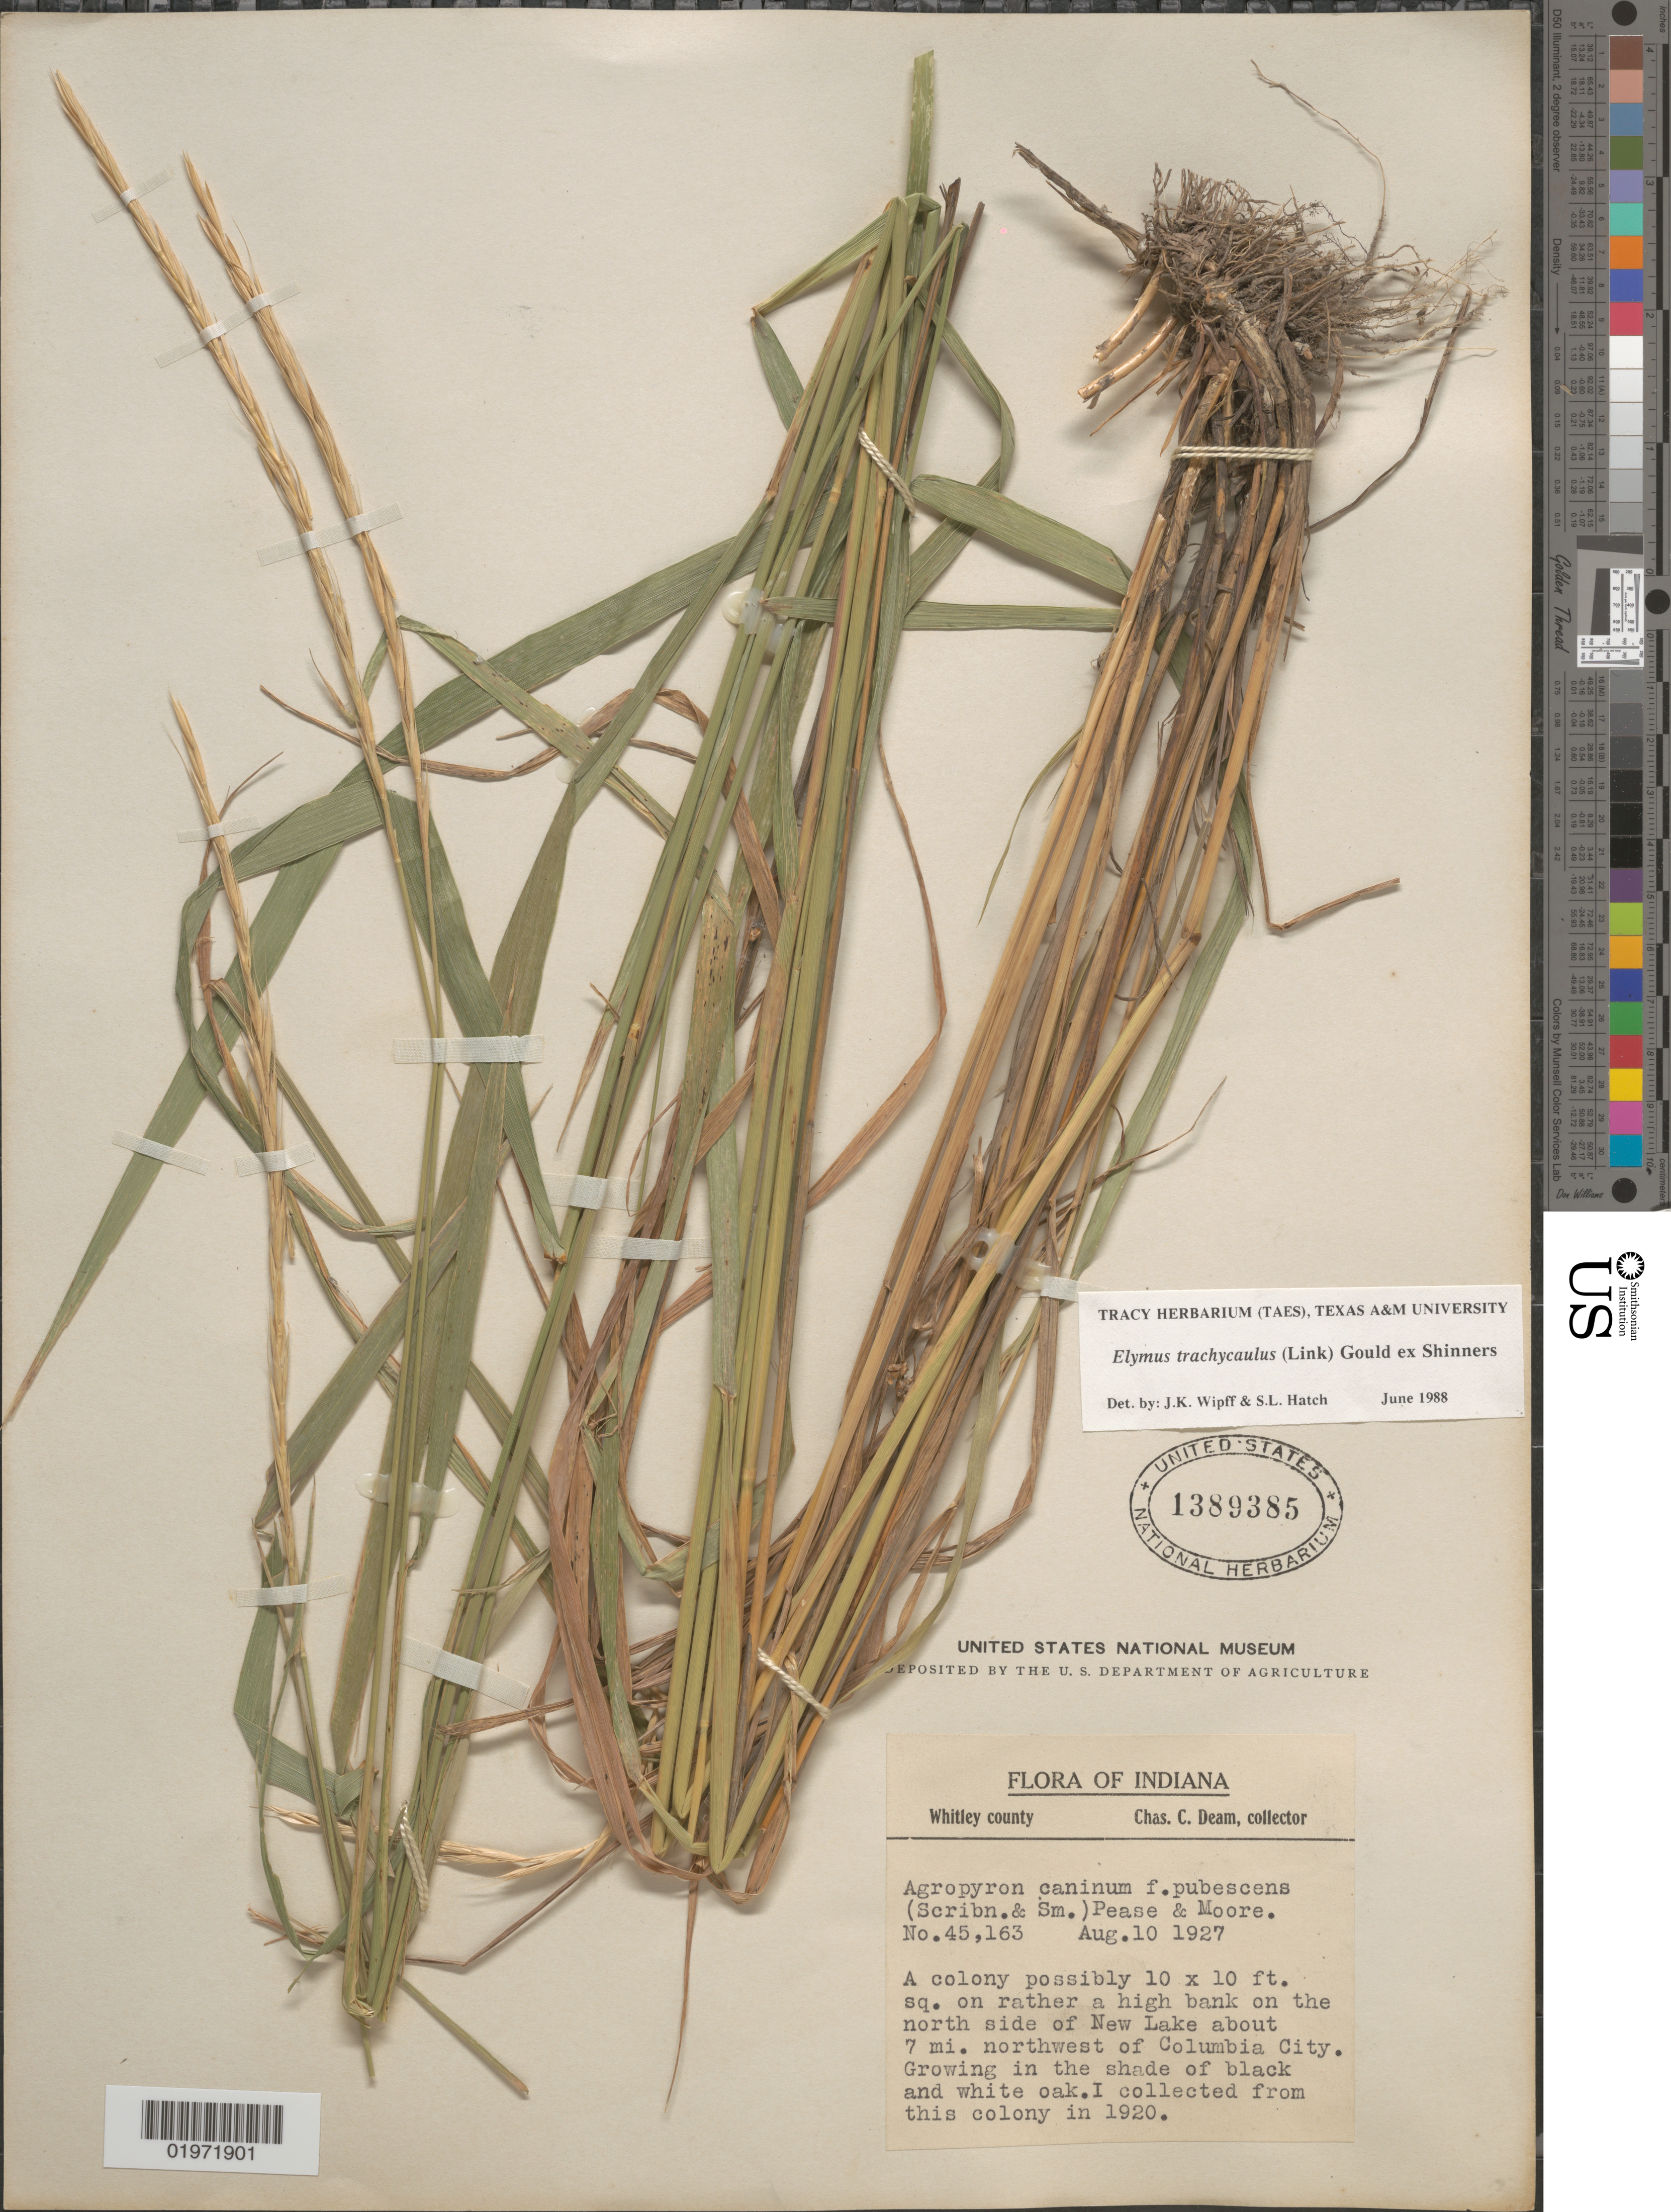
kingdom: Plantae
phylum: Tracheophyta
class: Liliopsida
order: Poales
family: Poaceae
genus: Elymus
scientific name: Elymus trachycaulus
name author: (Link) Gould ex Shinners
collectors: C. C. Deam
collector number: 45163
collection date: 1927-08-10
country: United States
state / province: Indiana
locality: Whitley county. A colony possibly 10 [Foreign script] 10 ft. sq. on rather a high bank on the north side of New Lake about 7 mi. northwest of Columbia City.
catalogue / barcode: US 1389385